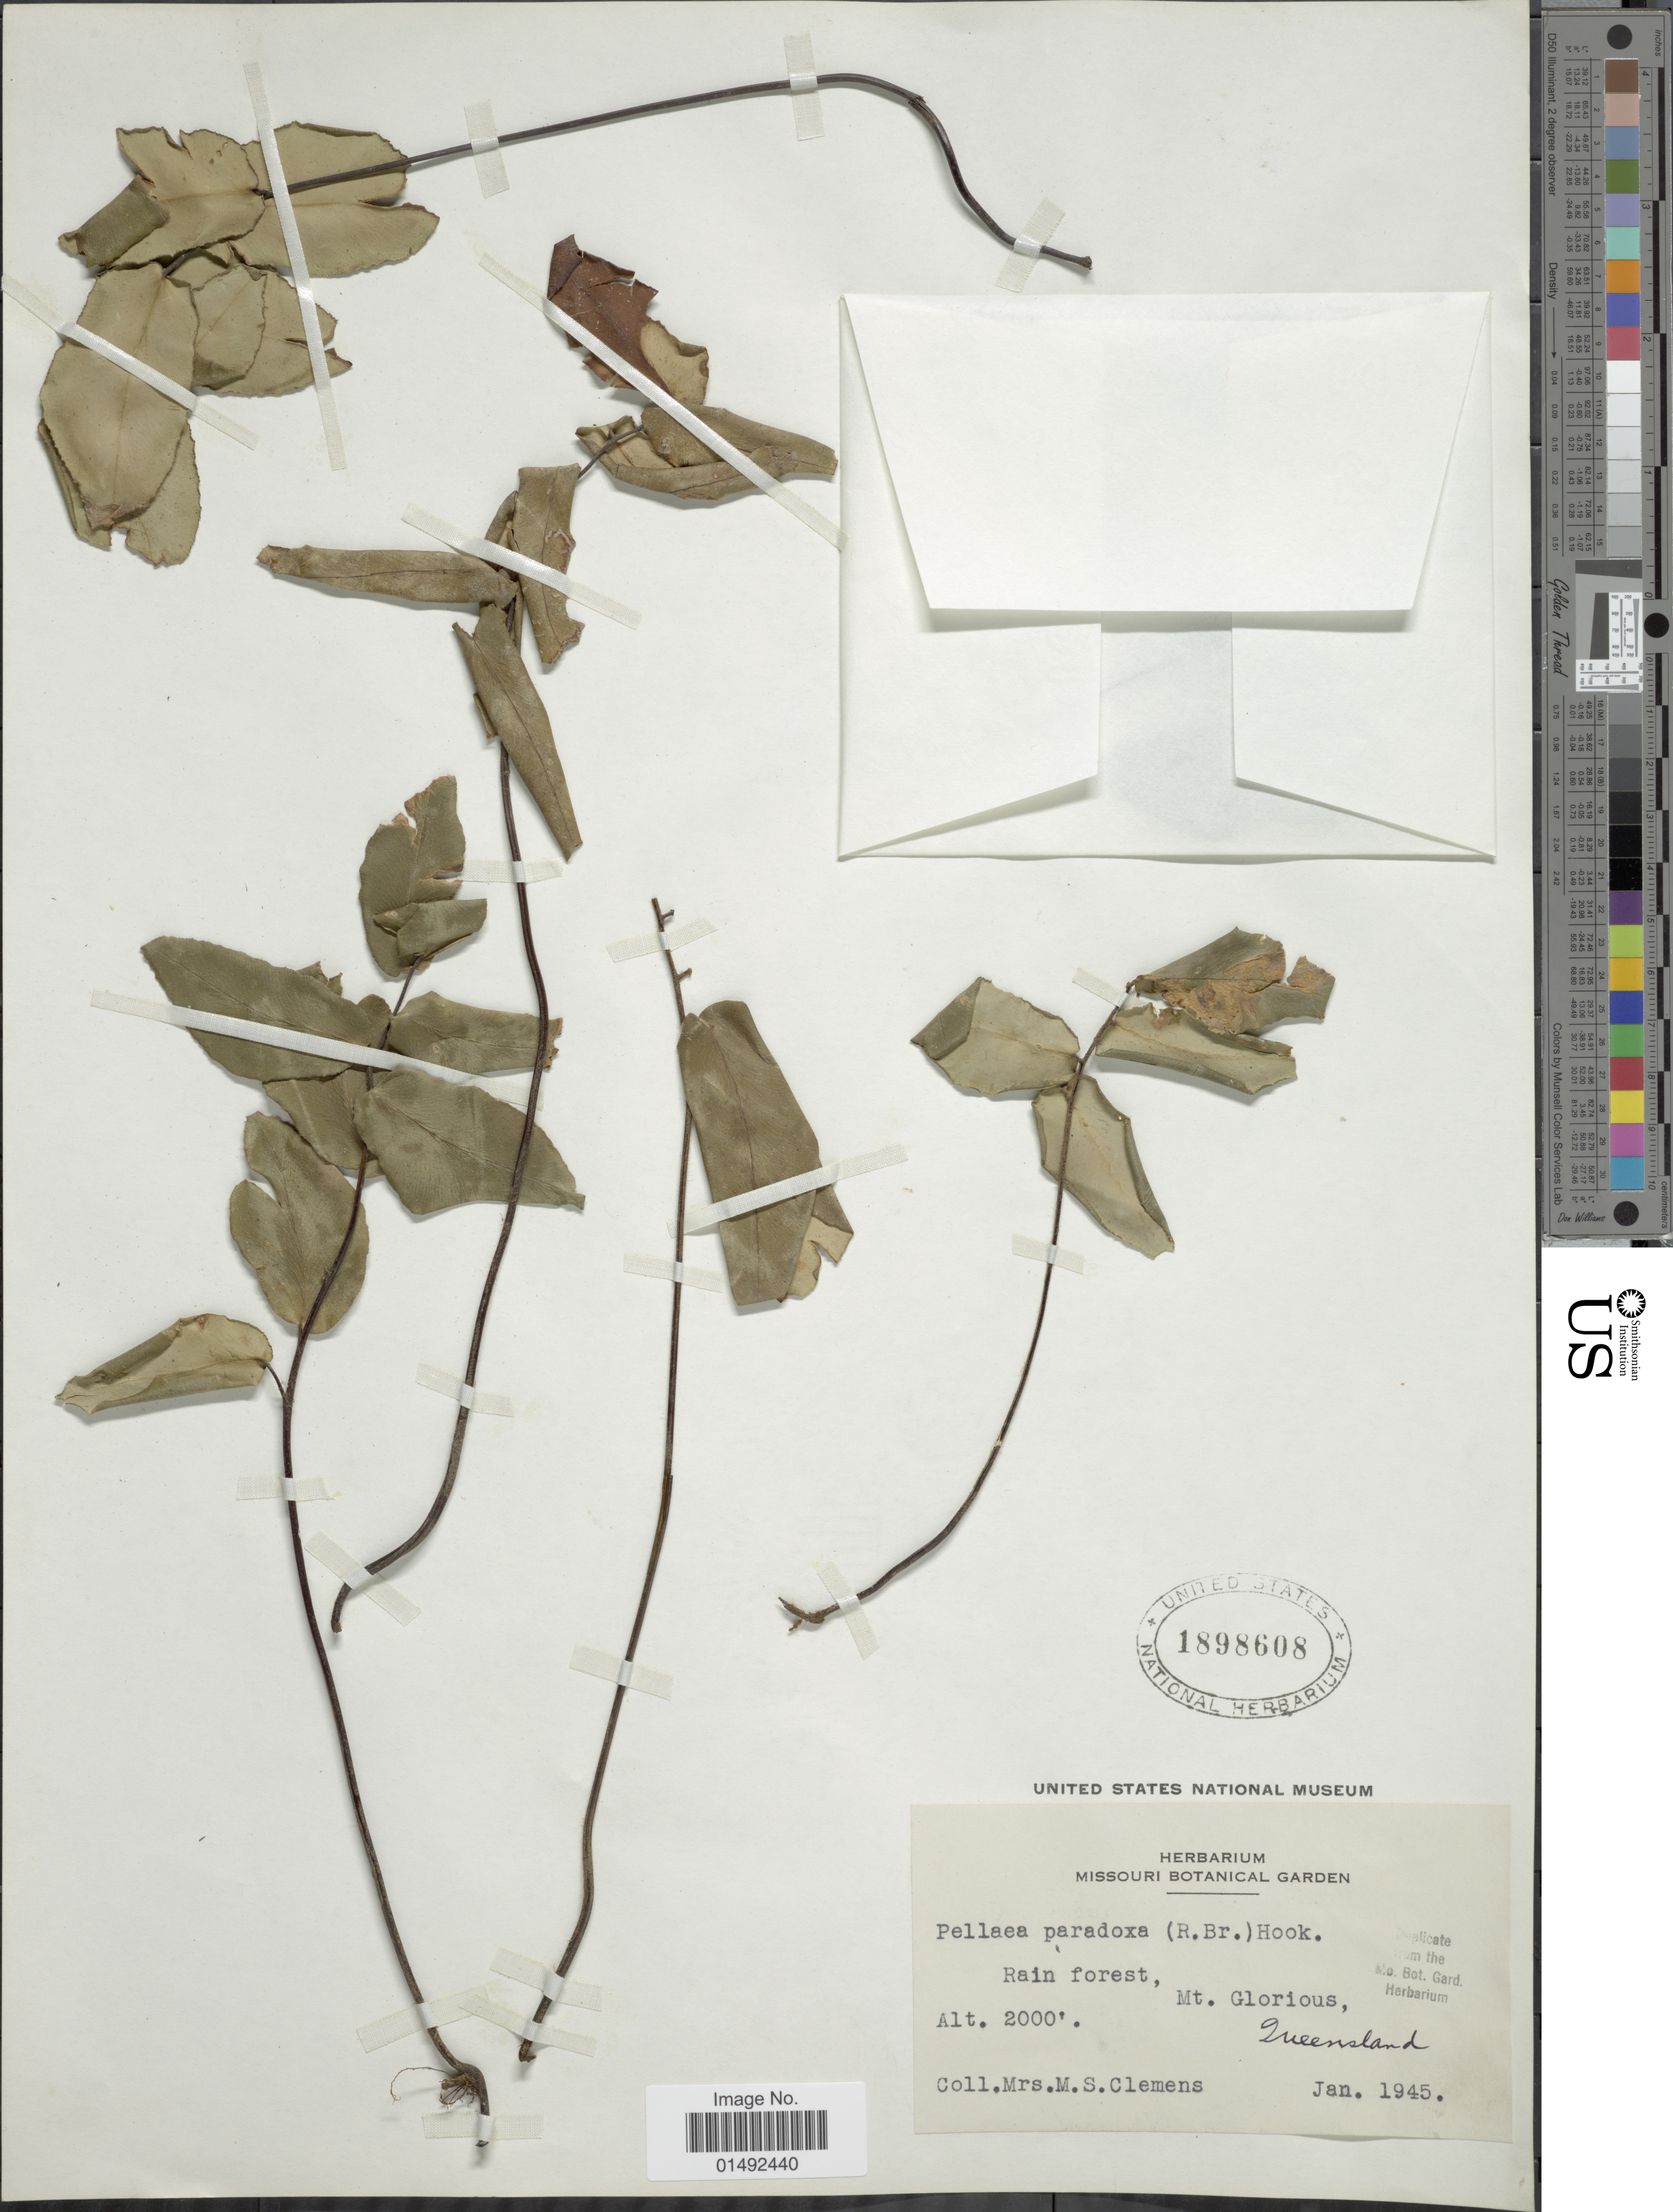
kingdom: Plantae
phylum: Tracheophyta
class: Polypodiopsida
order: Polypodiales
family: Pteridaceae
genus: Pellaea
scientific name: Pellaea paradoxa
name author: (R. Br.) Hook.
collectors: M. S. Clemens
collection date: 1945-01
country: Australia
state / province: Queensland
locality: Rainforest, Mt Glorious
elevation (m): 610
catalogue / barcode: US 1898608